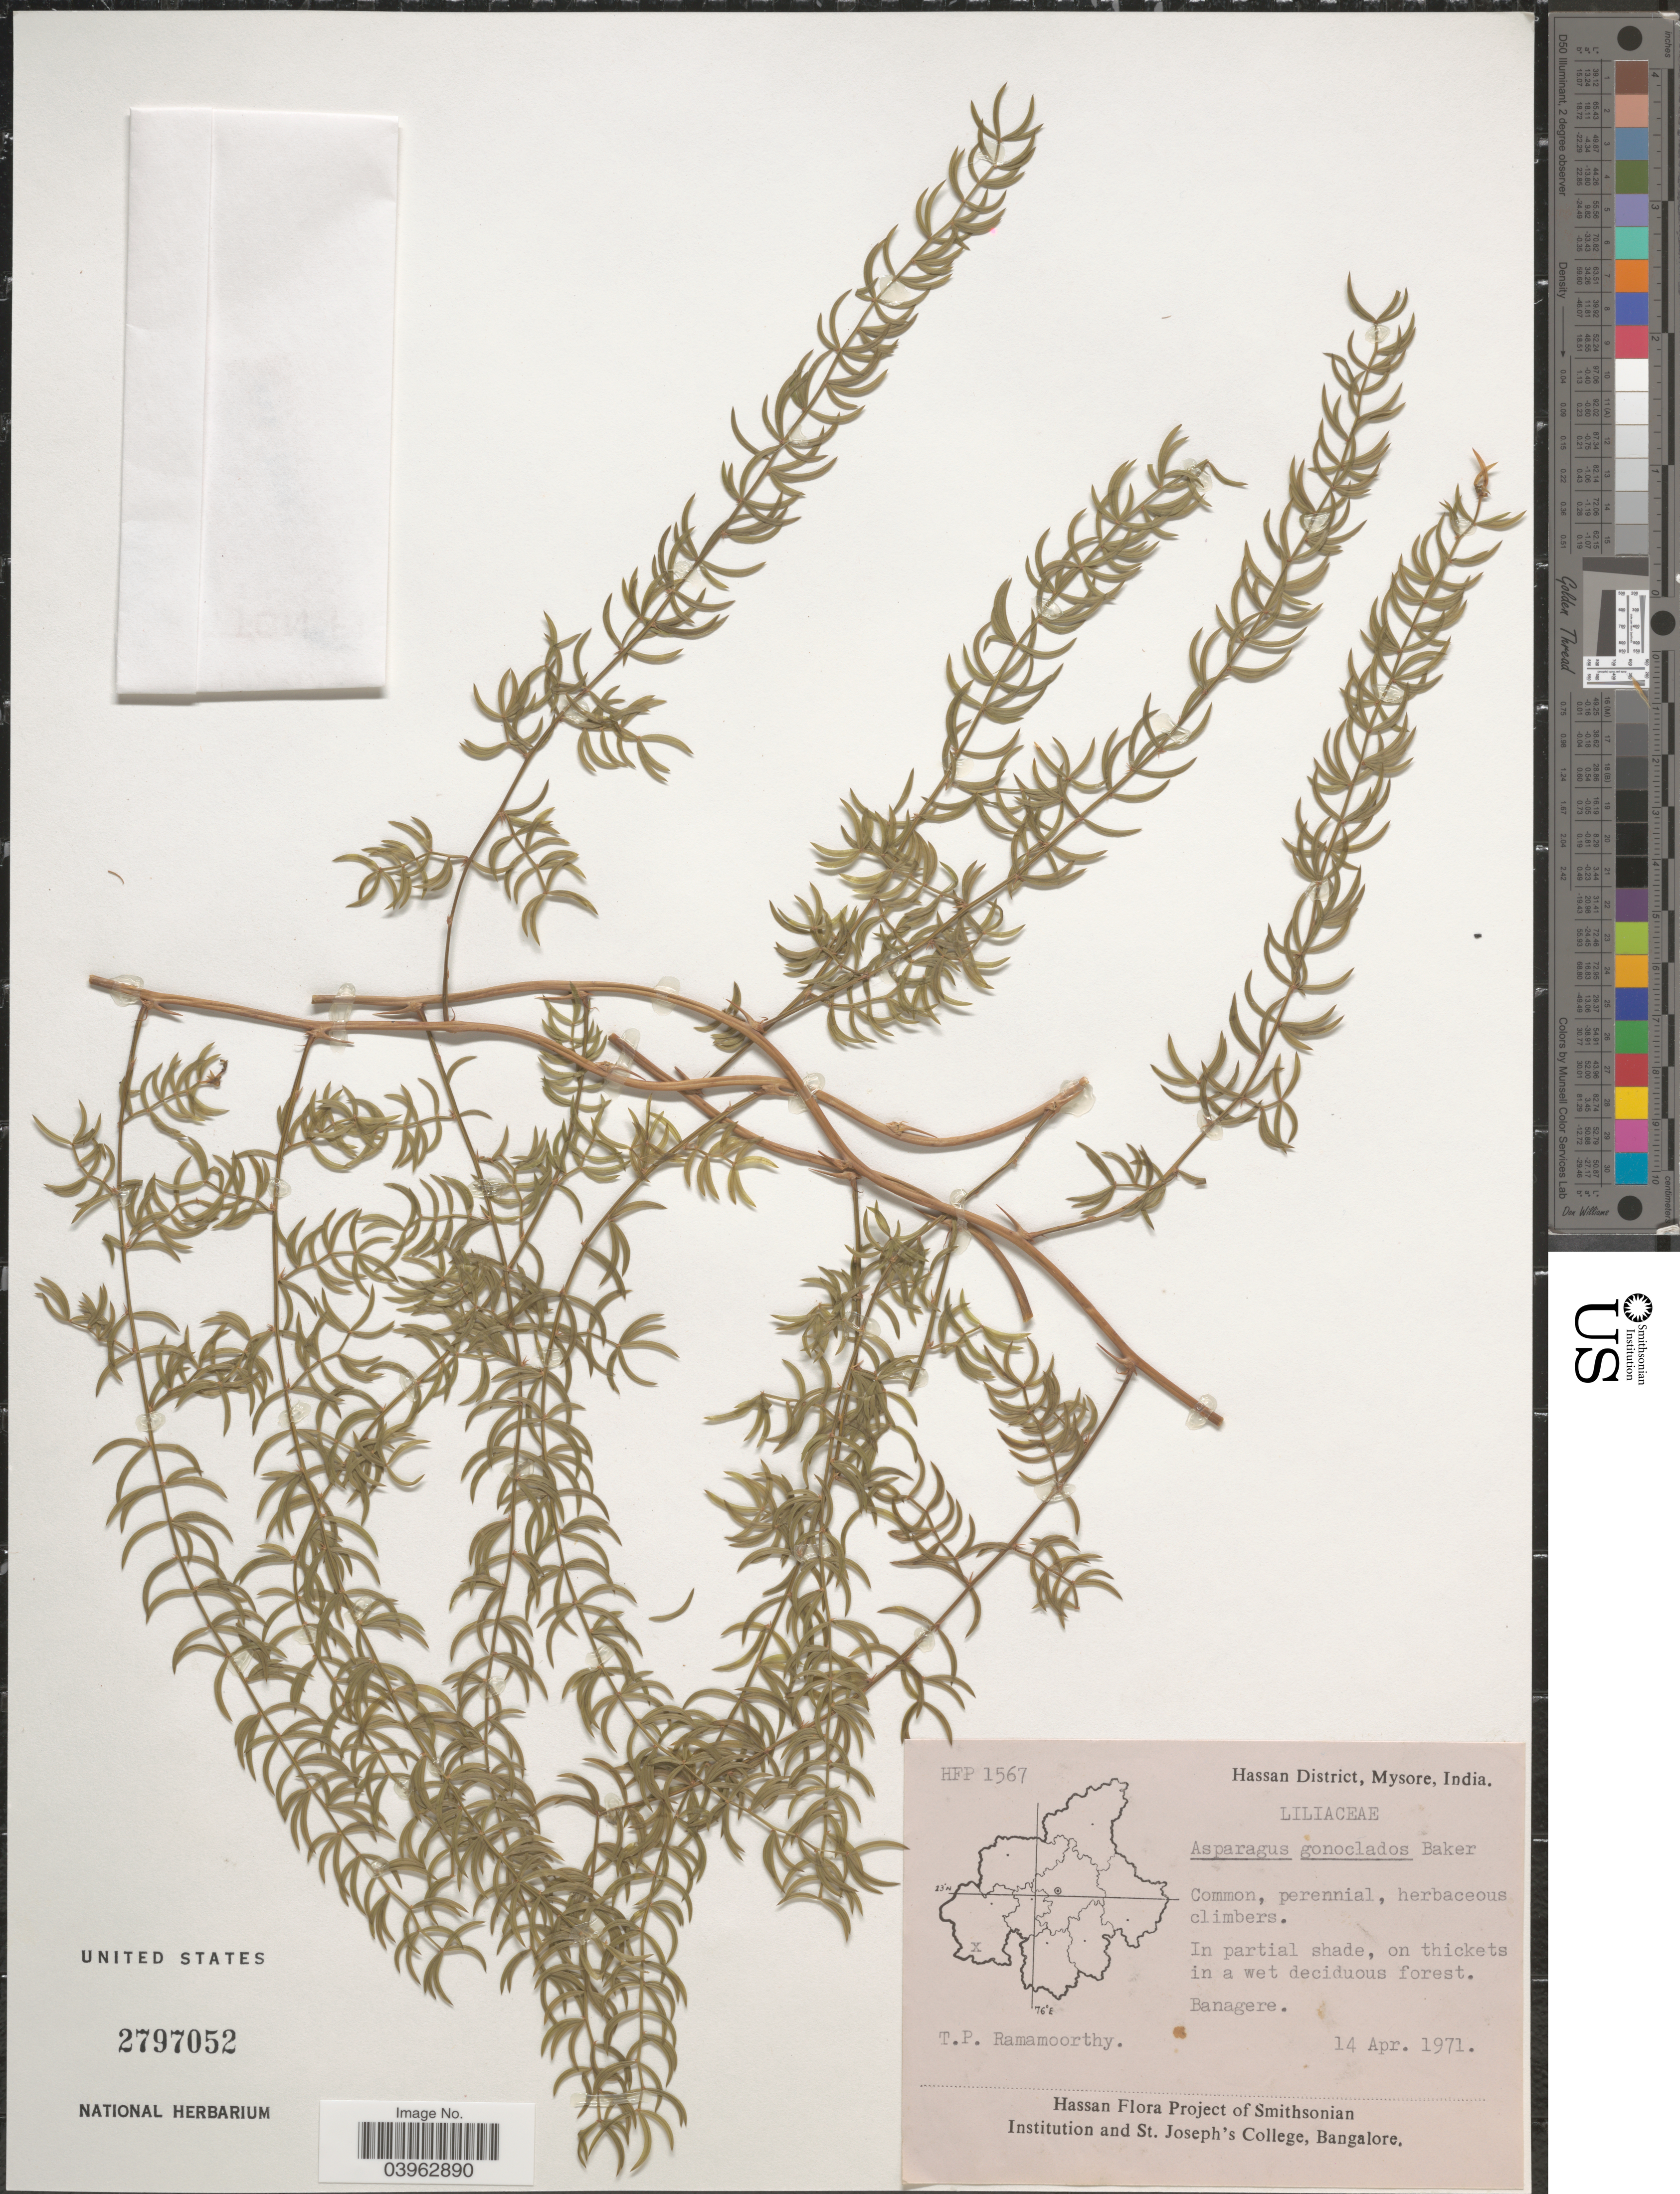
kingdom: Plantae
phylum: Tracheophyta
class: Liliopsida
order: Asparagales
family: Asparagaceae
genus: Asparagus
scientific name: Asparagus gonoclados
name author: Baker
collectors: T. P. Ramamoorthy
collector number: HFP1567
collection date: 1971-04-14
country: India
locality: Hassan District, Mysore. In partial shade, on thickets in a wet deciduous forest. Banagere.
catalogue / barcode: US 2797052